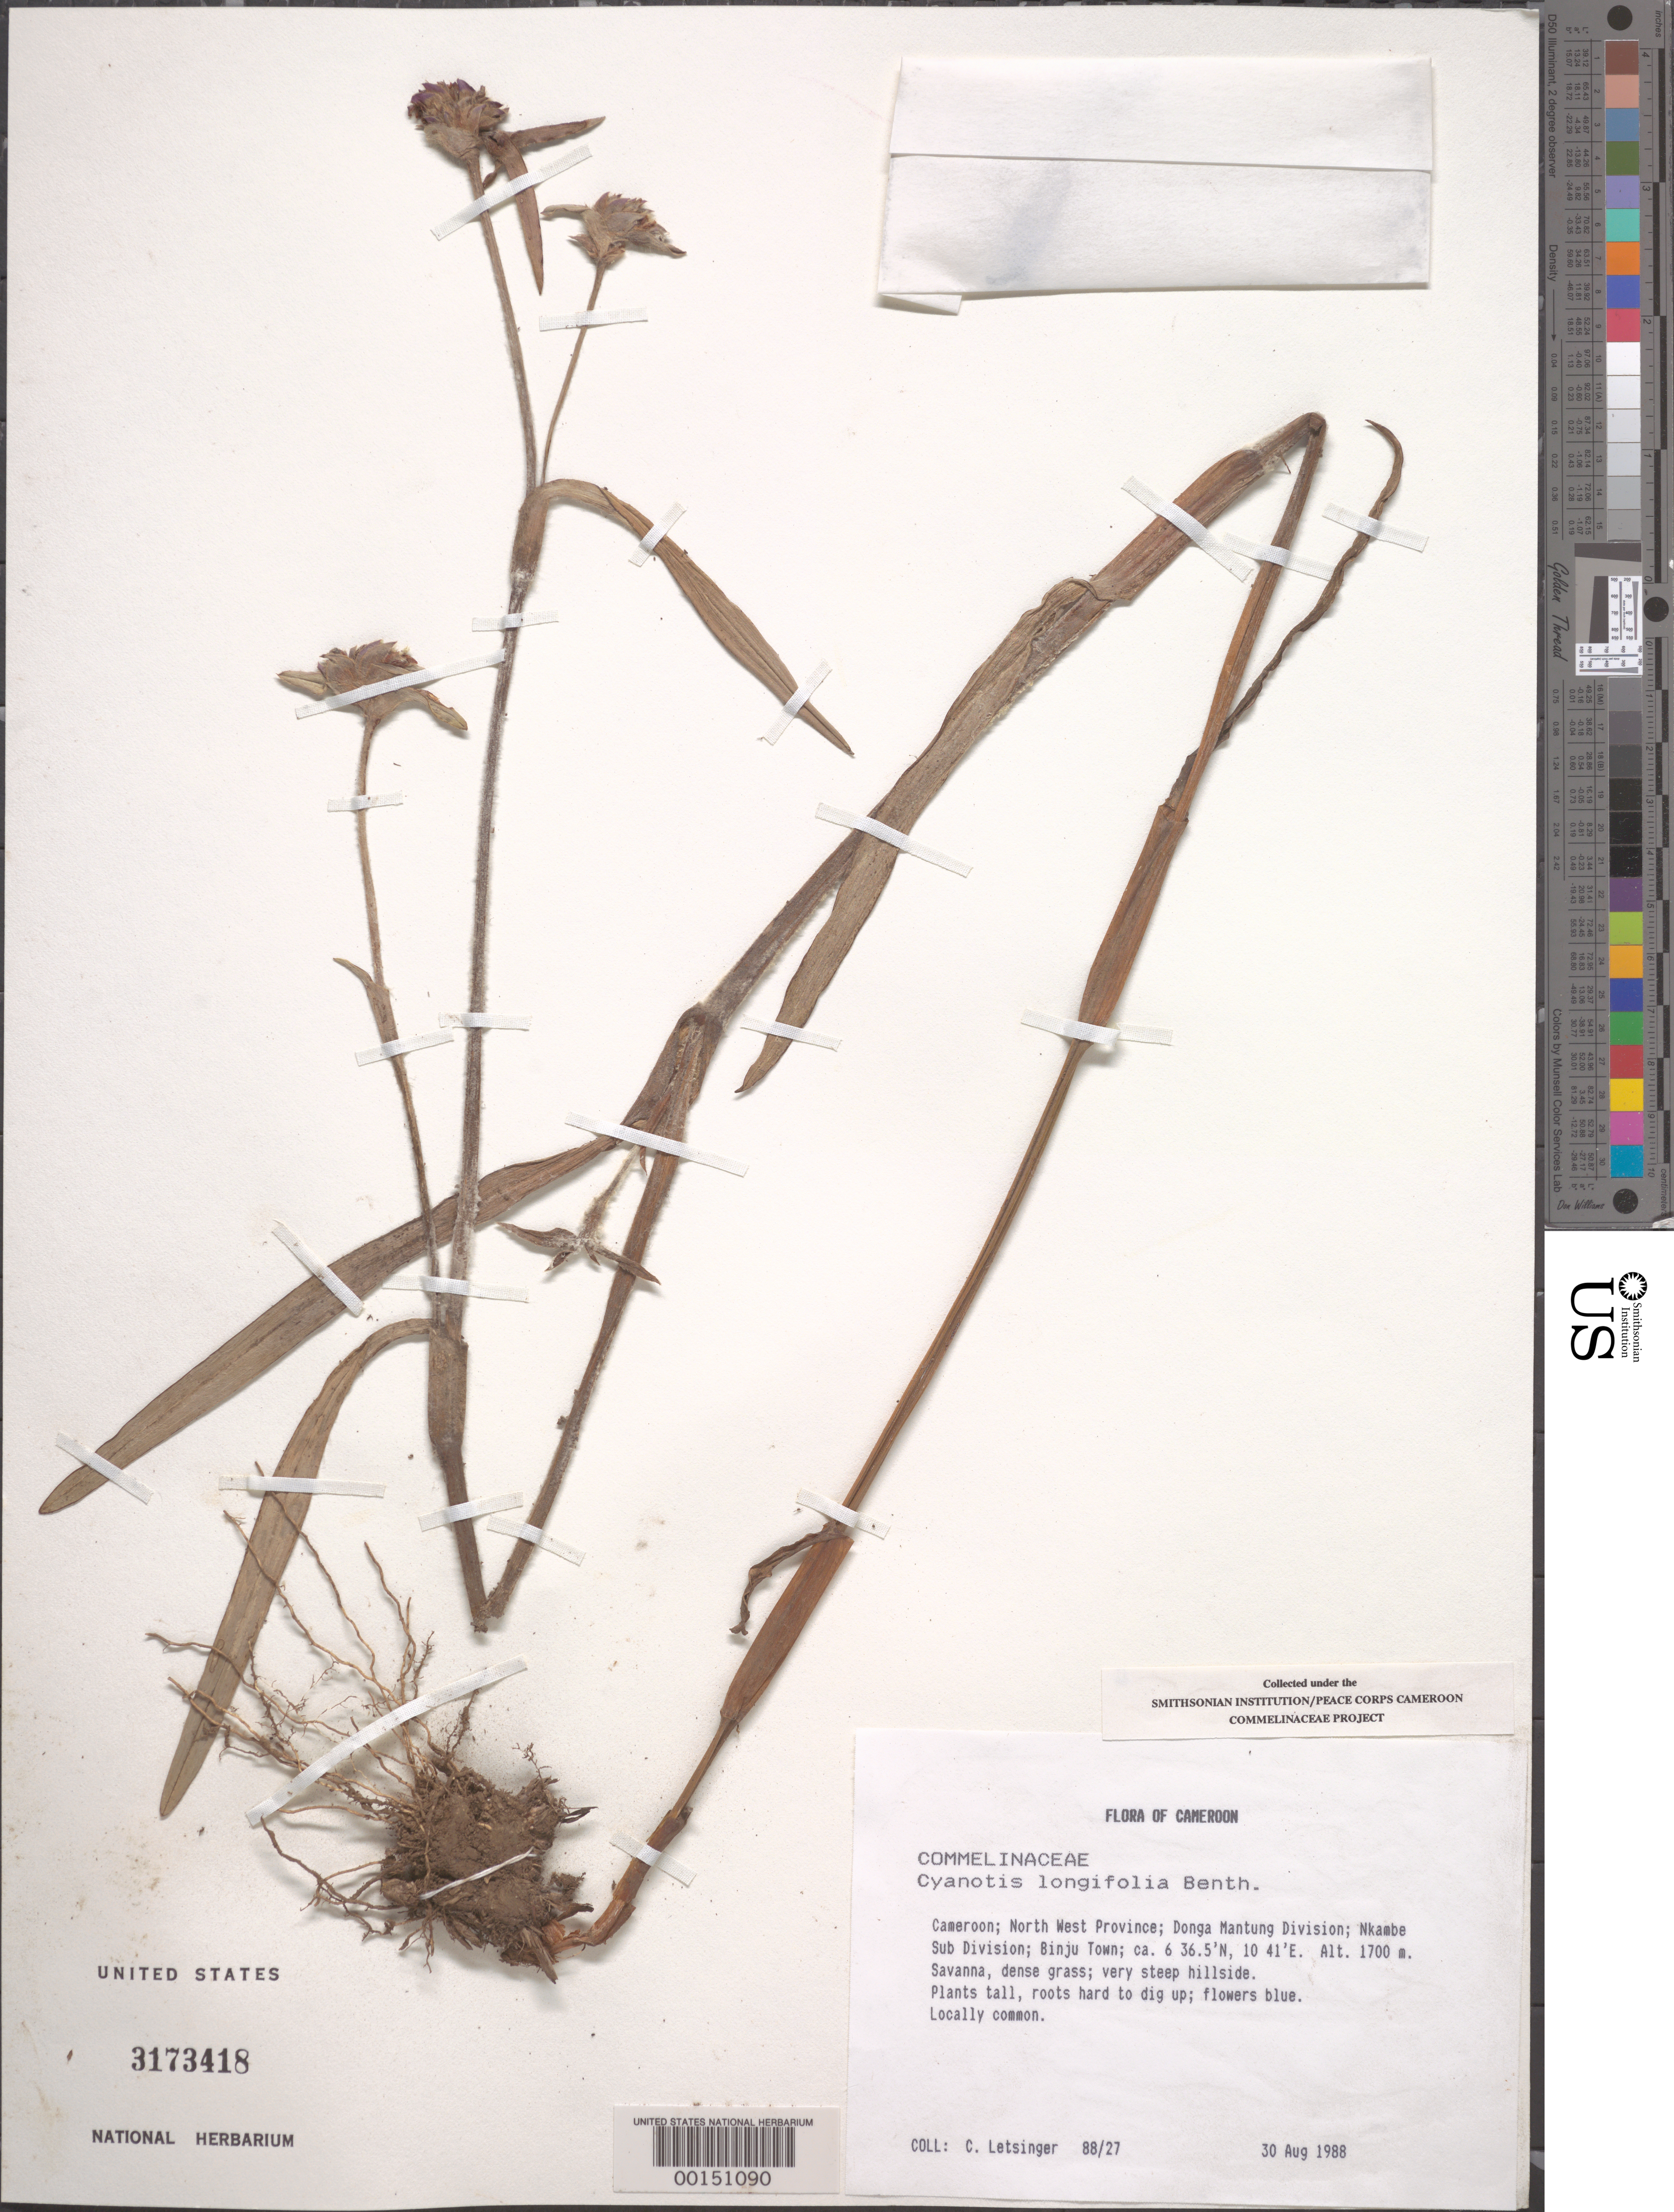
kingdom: Plantae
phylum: Tracheophyta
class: Liliopsida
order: Commelinales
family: Commelinaceae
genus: Cyanotis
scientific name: Cyanotis longifolia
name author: Benth.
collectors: C. Letsinger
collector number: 88/27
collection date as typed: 30 Aug 1988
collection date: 1988-08-30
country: Cameroon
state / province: Nord-ouest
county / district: Donga-mantung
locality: Nkambe subdivision, binju town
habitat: Savanna, dense grass, steep hillside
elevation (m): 1700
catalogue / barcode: US 3173418